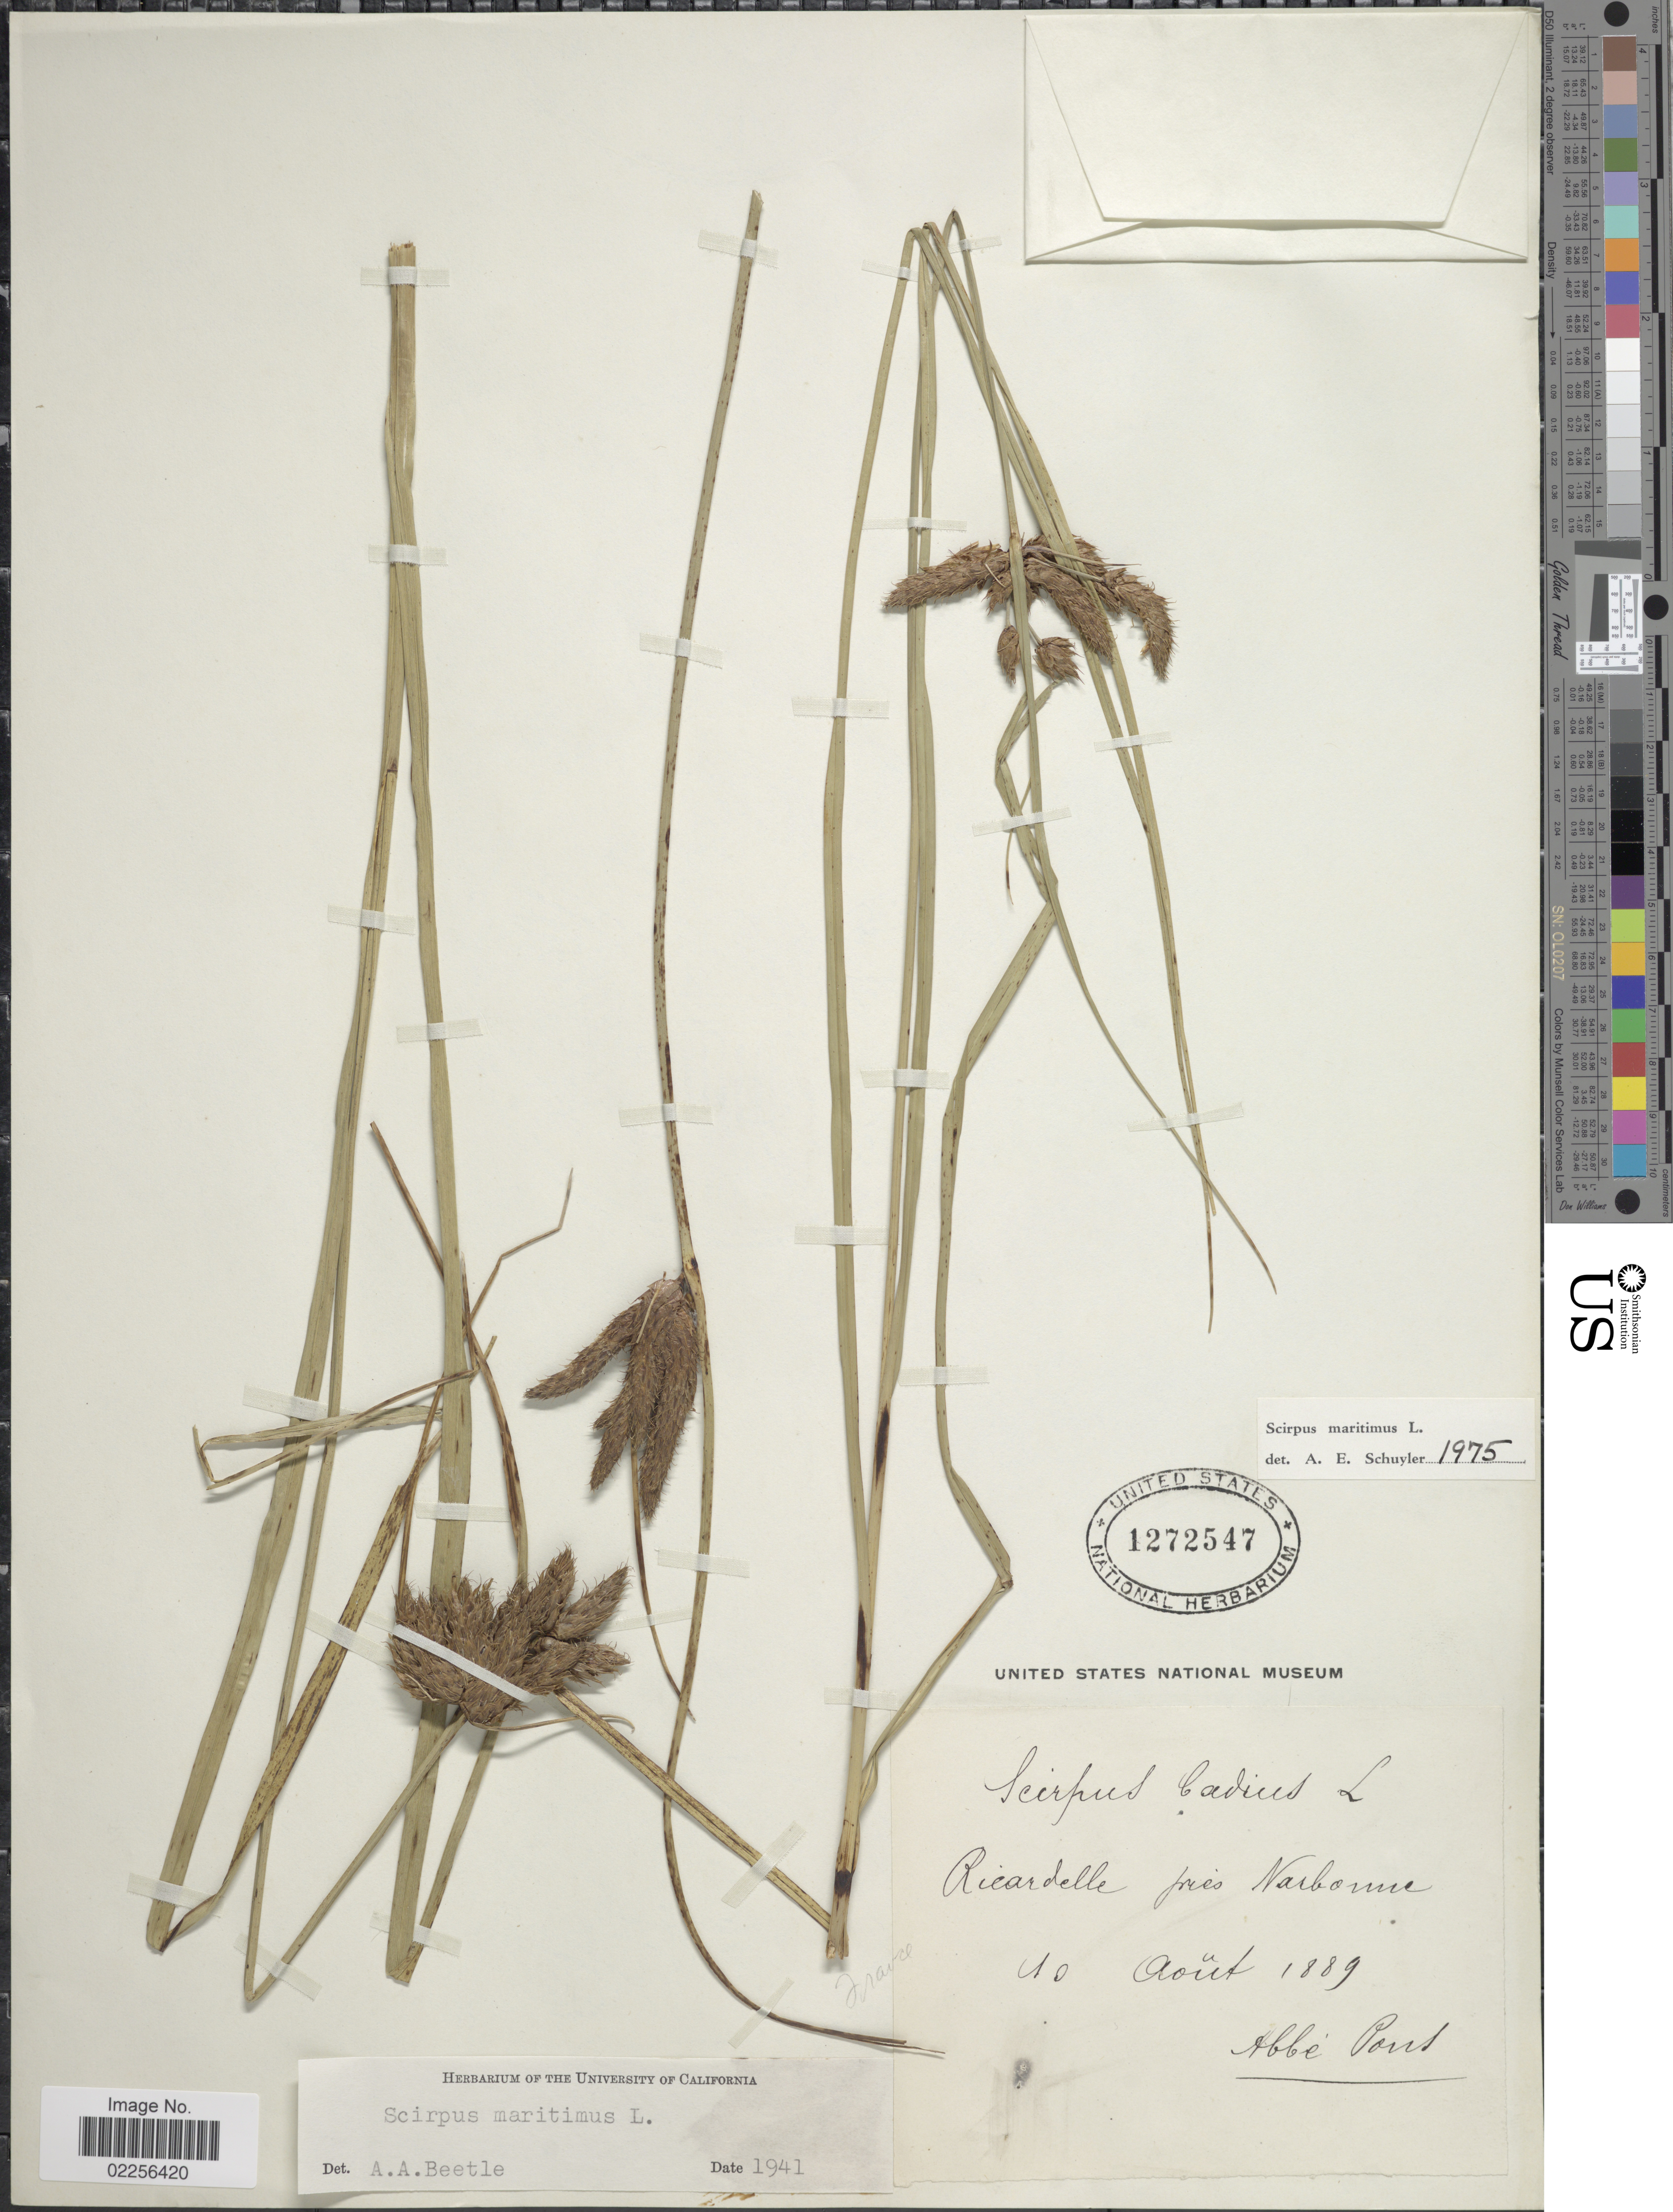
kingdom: Plantae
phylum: Tracheophyta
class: Liliopsida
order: Poales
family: Cyperaceae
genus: Bolboschoenus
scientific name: Bolboschoenus maritimus subsp. maritimus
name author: (L.) Palla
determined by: Strong, Mark T., (BOT), Smithsonian Institution - National Museum of Natural History (UNITED STATES)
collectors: A. Pous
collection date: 1889-08-10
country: France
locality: Ricardelle pres Narbonne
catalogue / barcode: US 1272547